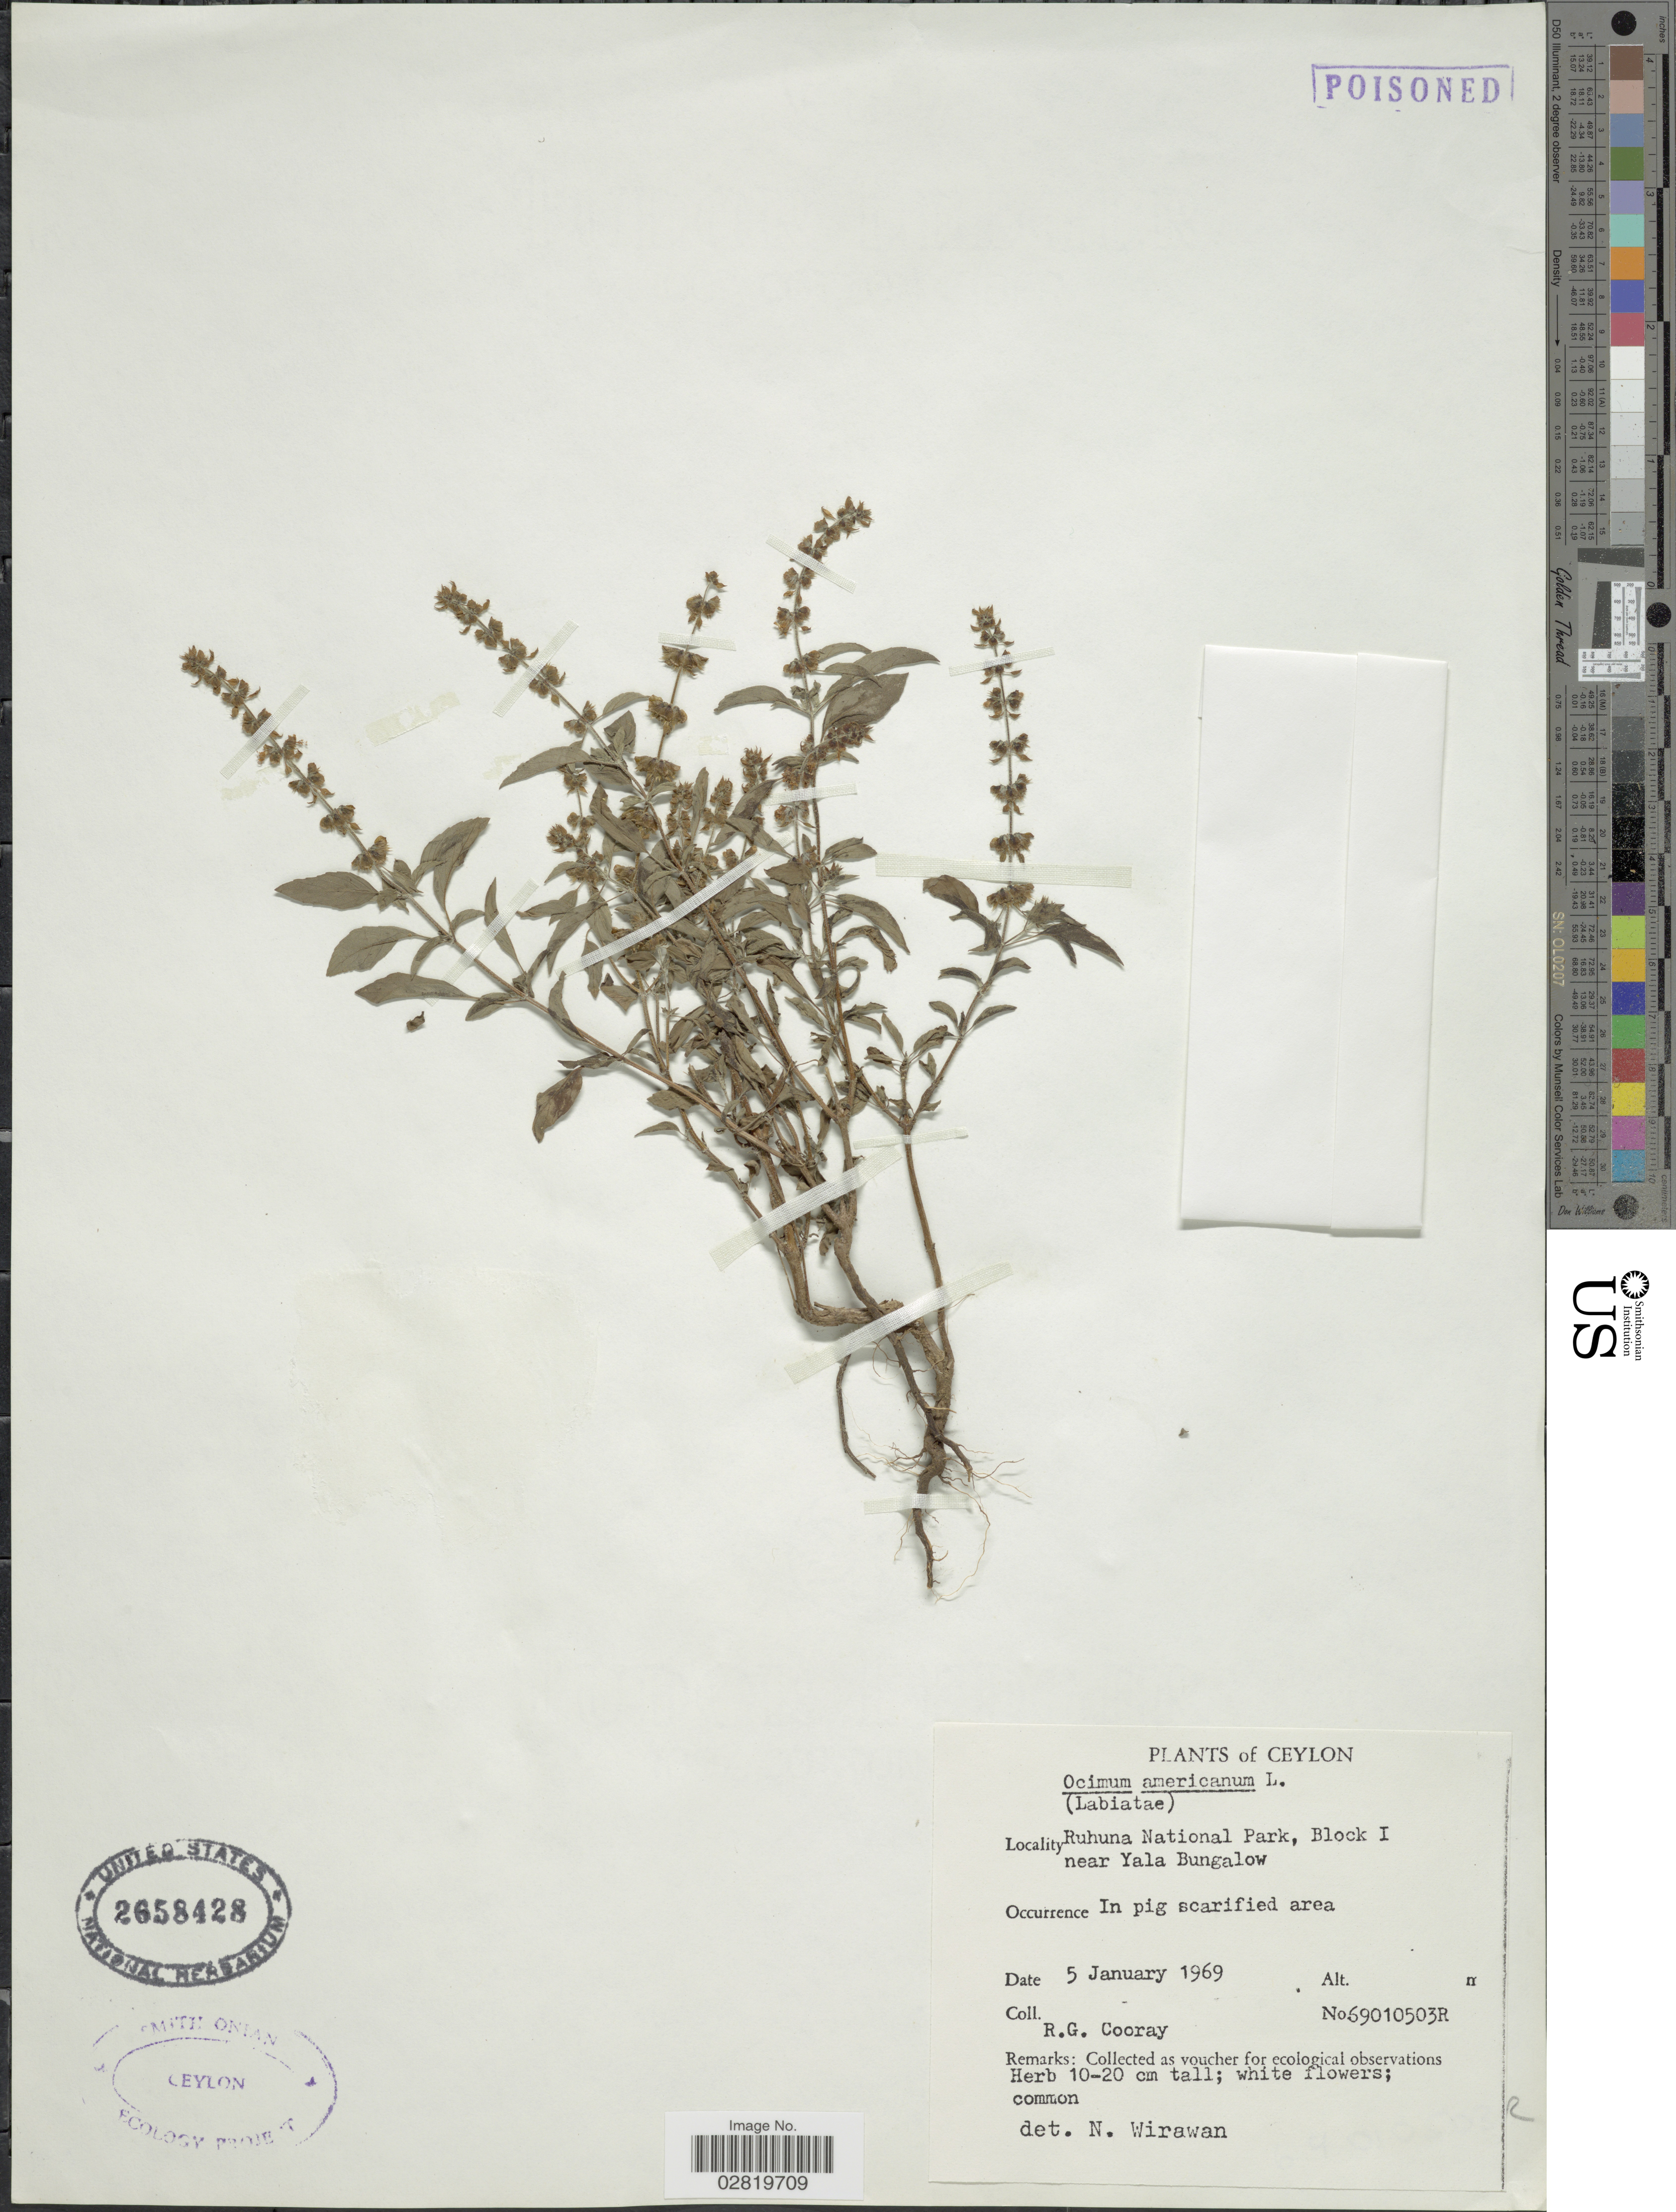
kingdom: Plantae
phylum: Tracheophyta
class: Magnoliopsida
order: Lamiales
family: Lamiaceae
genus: Ocimum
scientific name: Ocimum americanum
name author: L.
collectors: R. Cooray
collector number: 69010503R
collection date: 1969-01-05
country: Sri Lanka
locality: Ruhuna National Park, Block 1, near Yala Bungalow.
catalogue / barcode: US 2658428